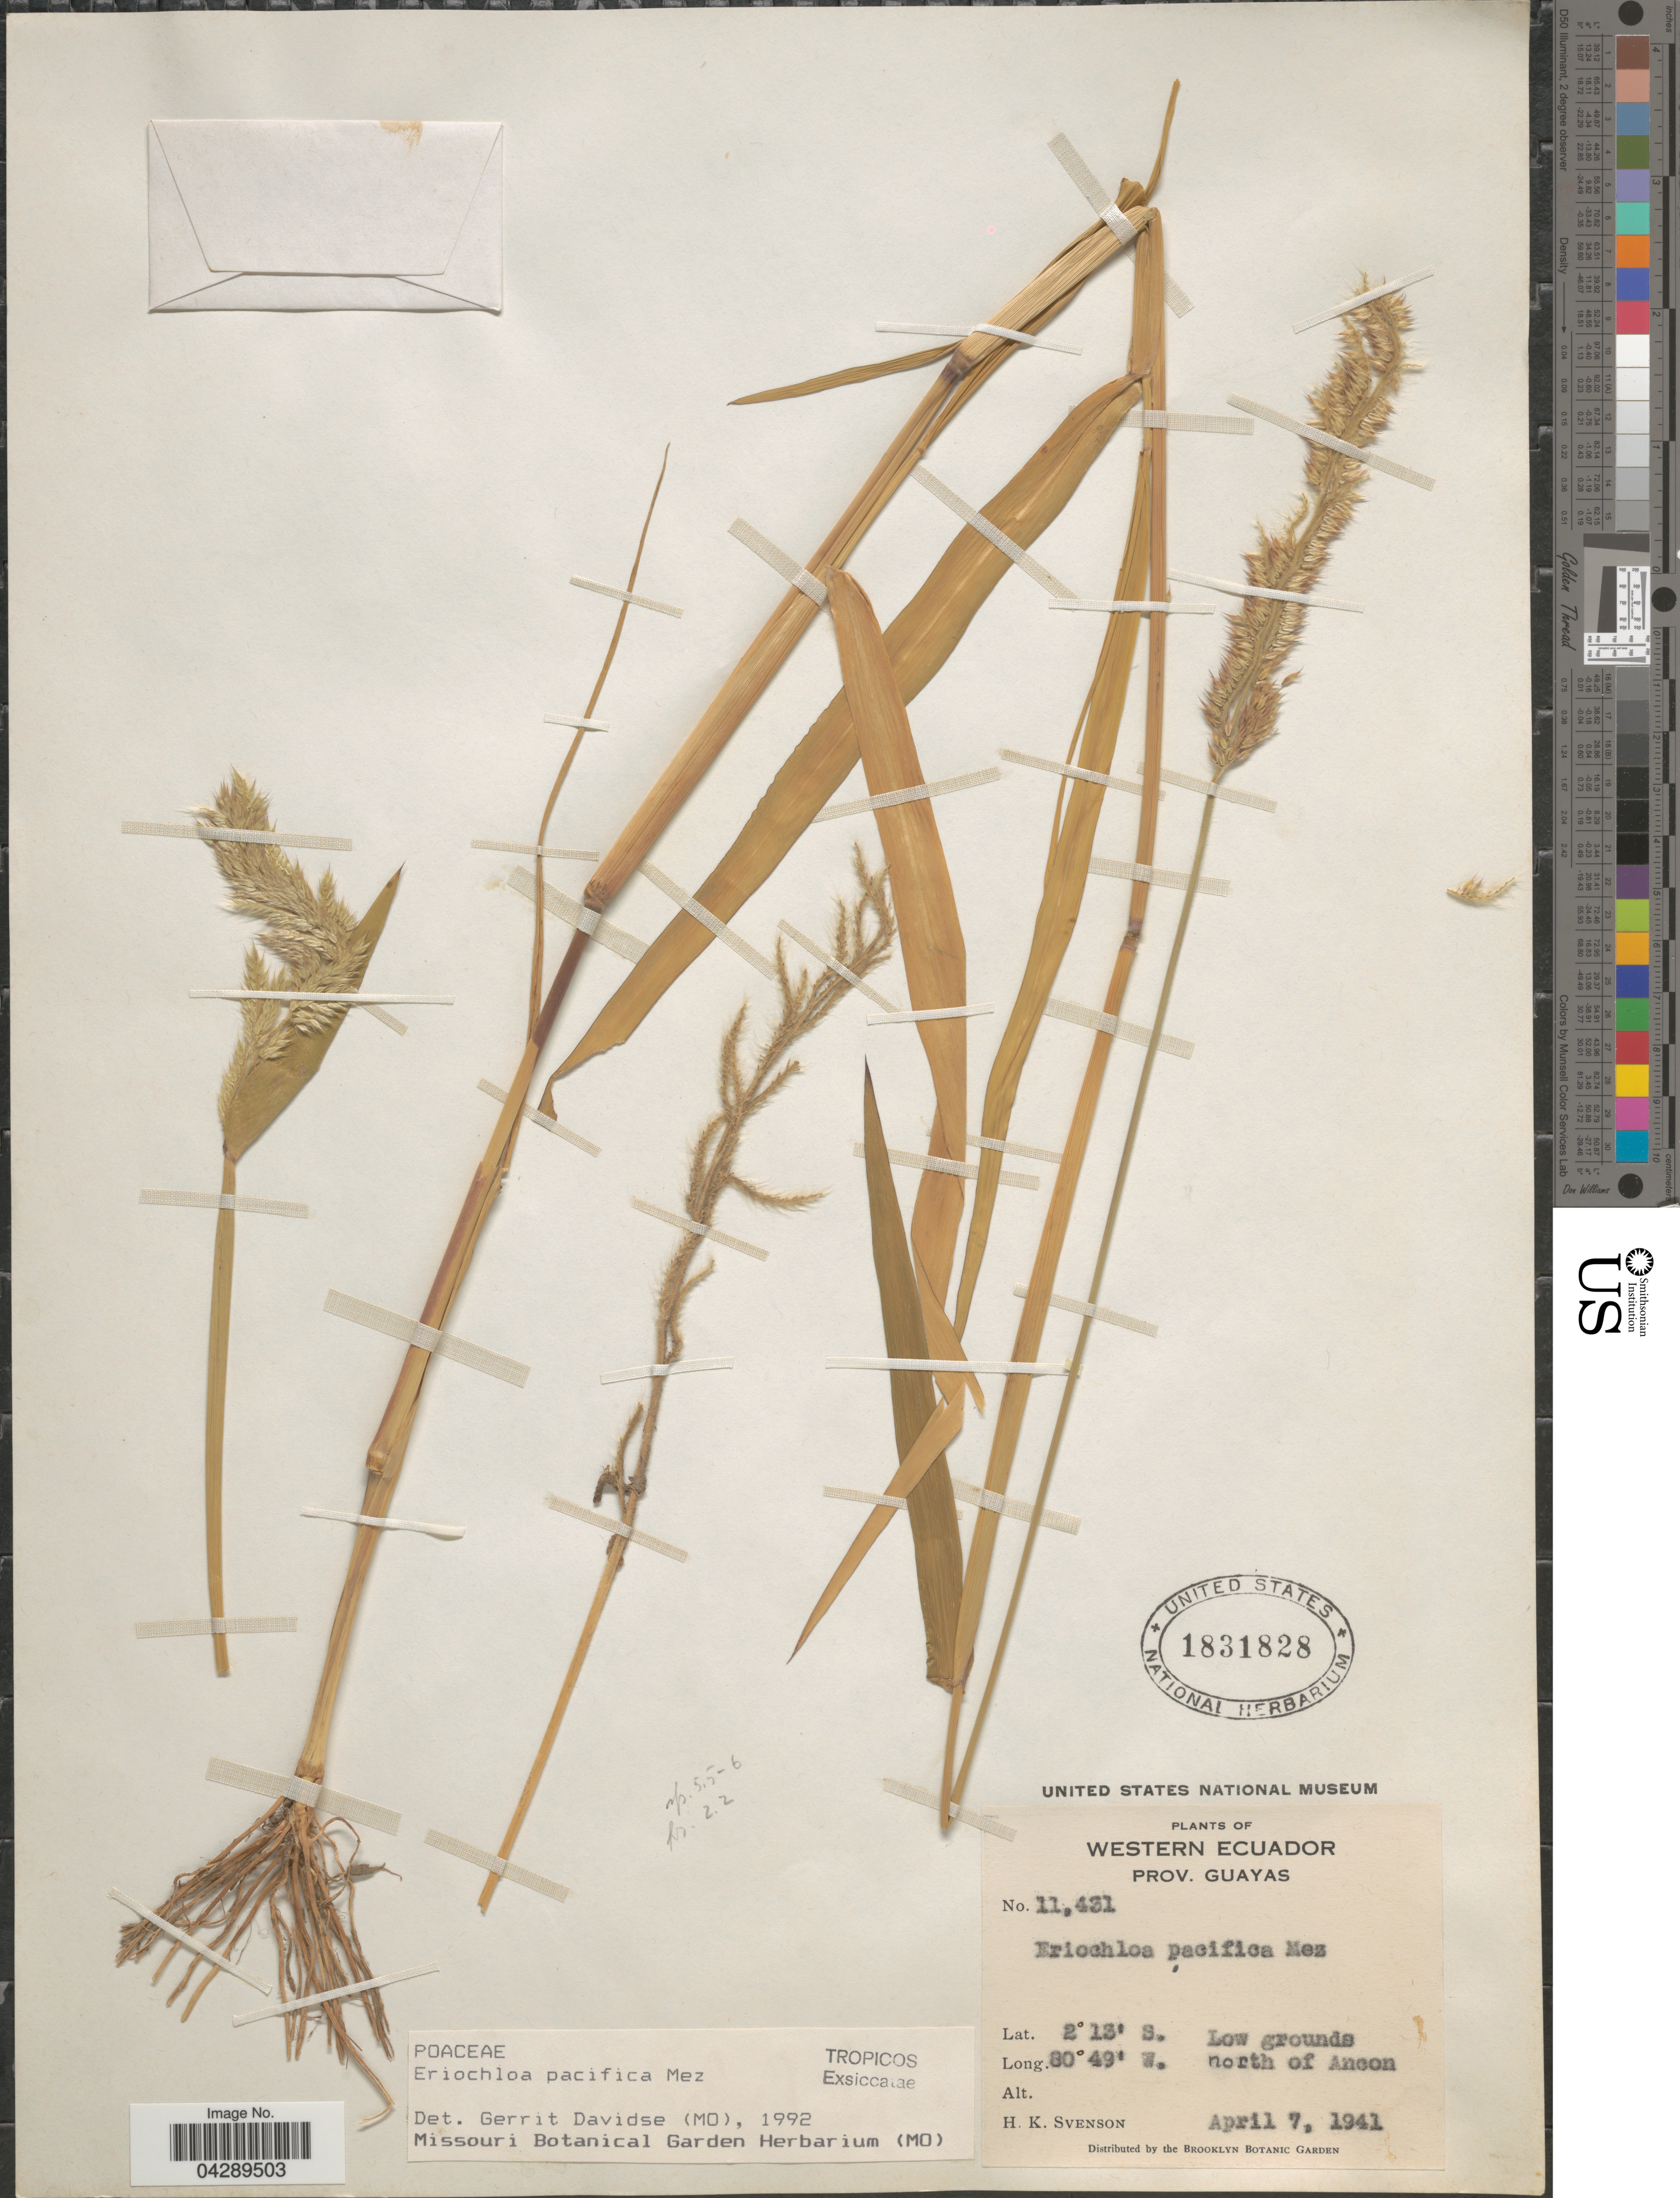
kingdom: Plantae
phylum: Tracheophyta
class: Liliopsida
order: Poales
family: Poaceae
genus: Eriochloa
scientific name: Eriochloa pacifica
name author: Mez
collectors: H. K. Svenson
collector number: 11431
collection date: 1941-04-07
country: Ecuador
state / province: Guayas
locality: Western Ecuador. Low grounds north of Ancon.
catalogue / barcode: US 1831828